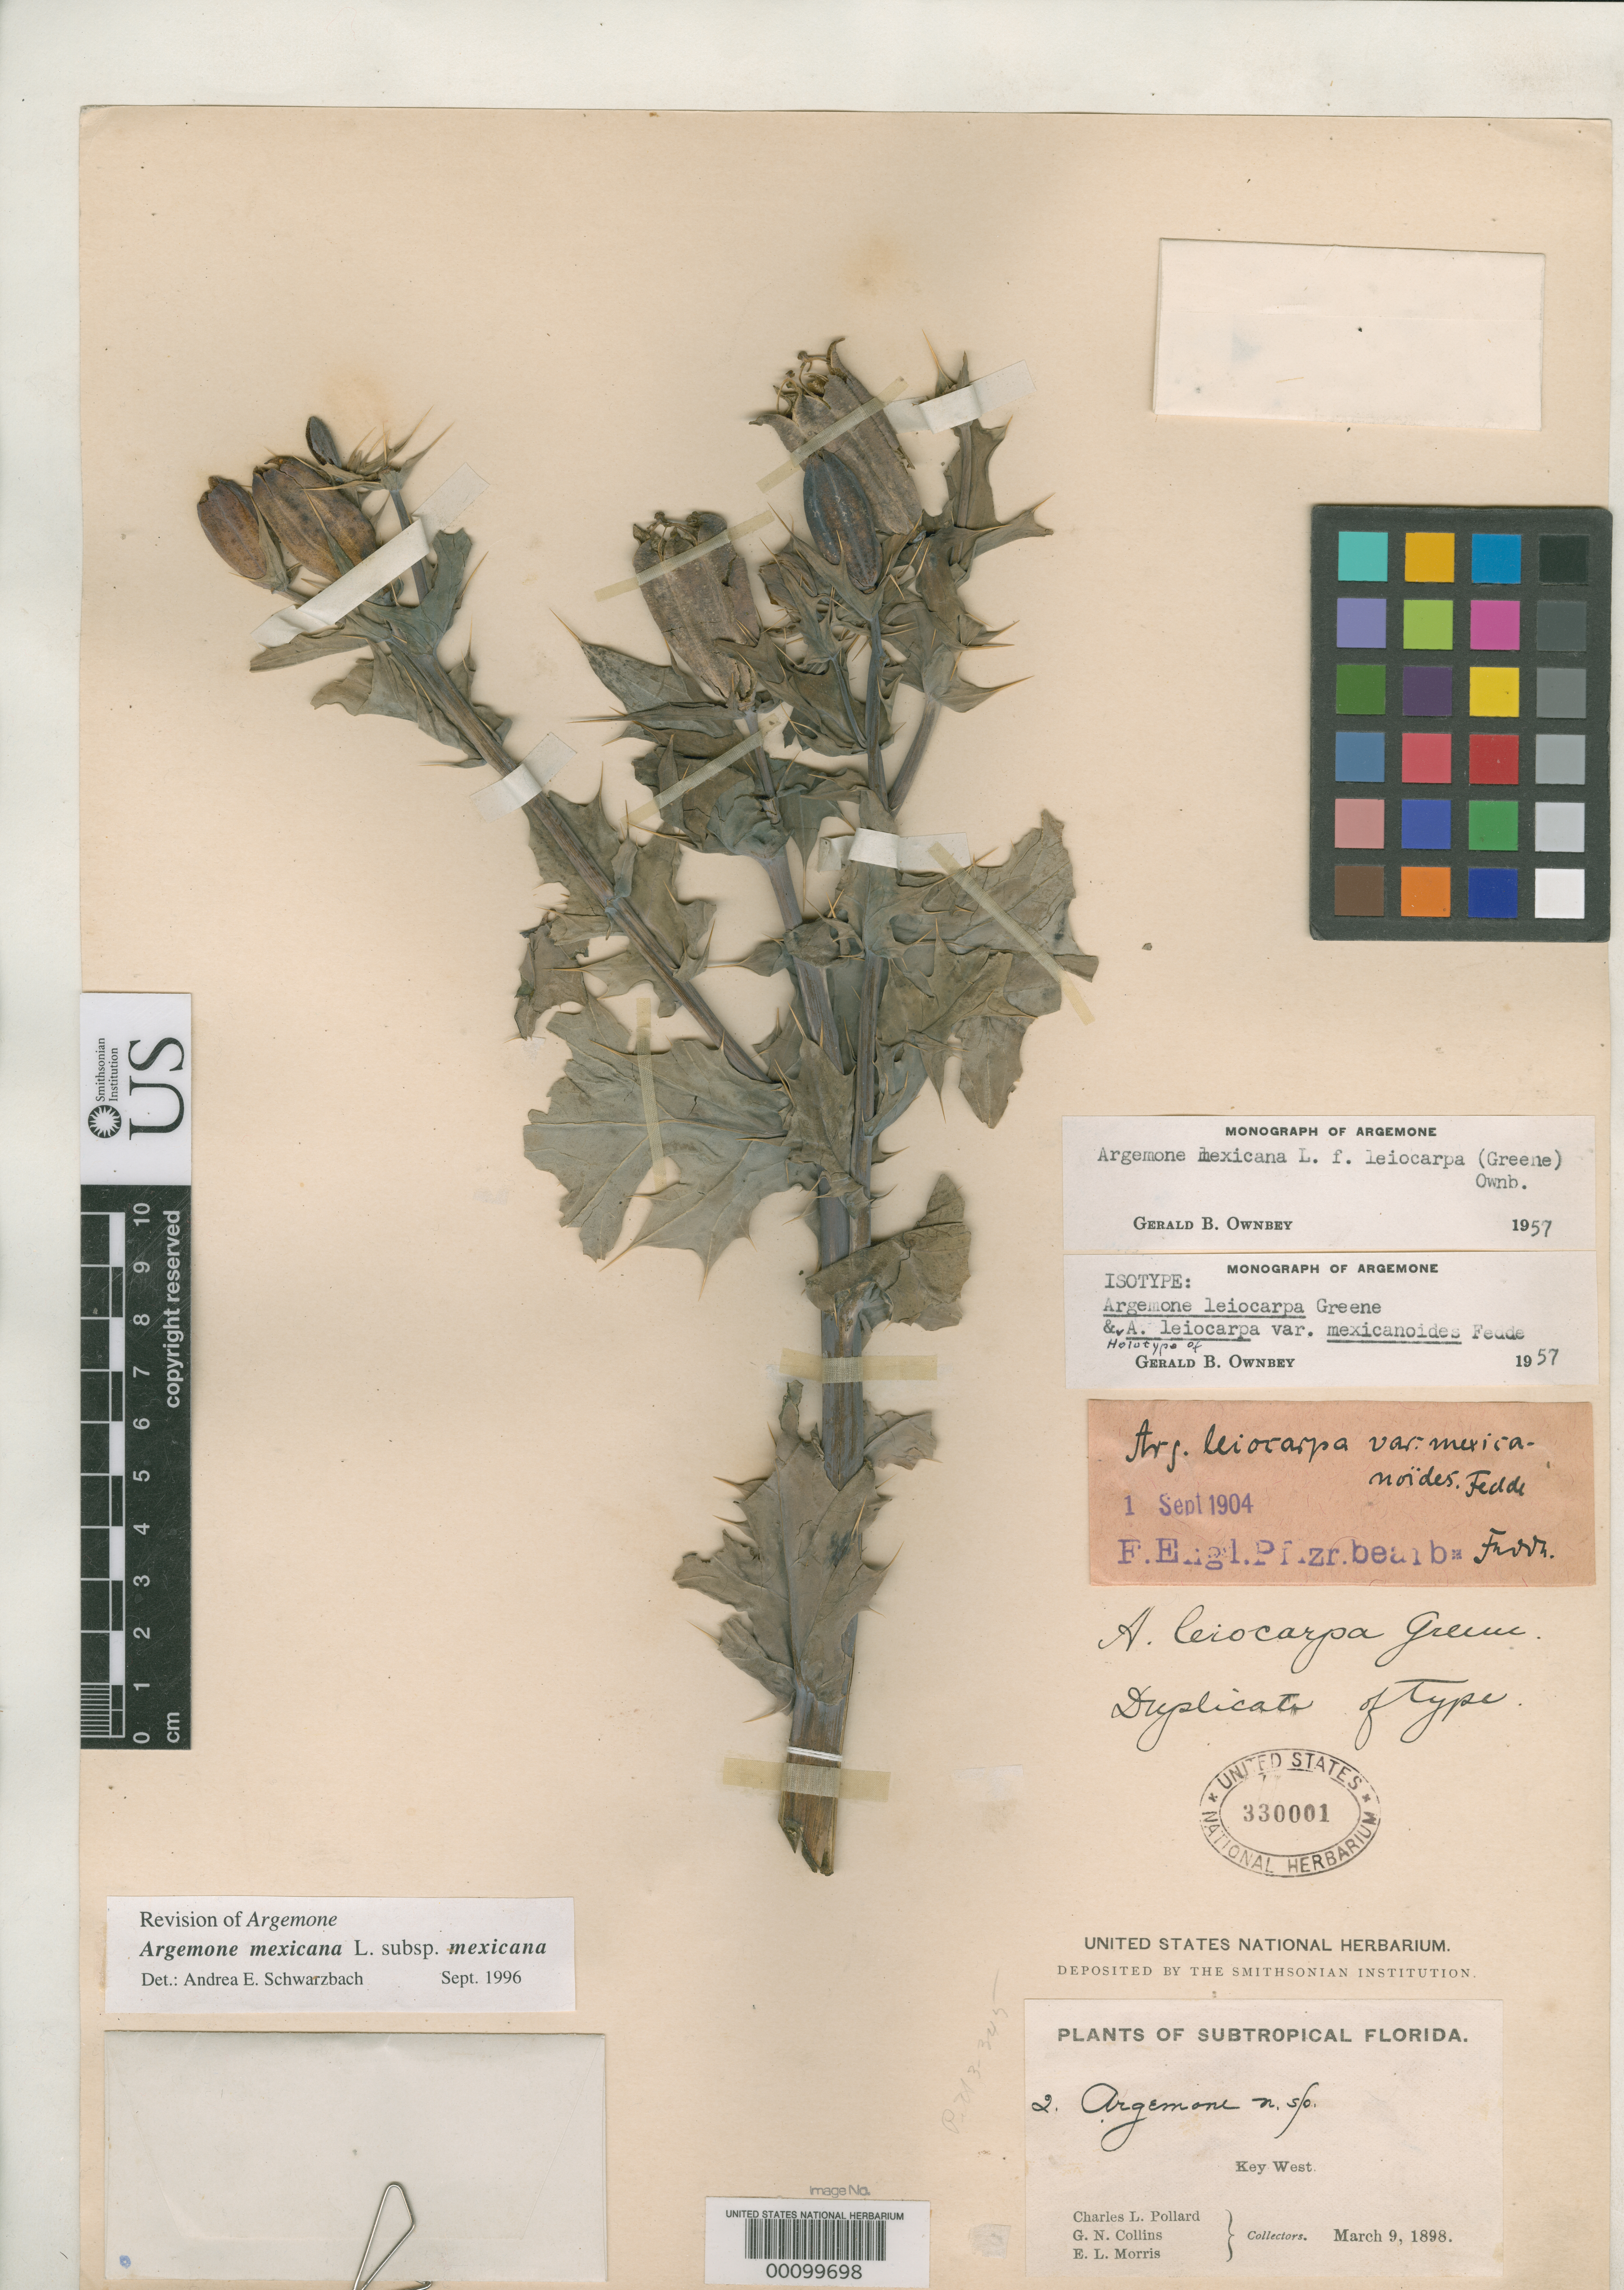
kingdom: Plantae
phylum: Tracheophyta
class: Magnoliopsida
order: Ranunculales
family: Papaveraceae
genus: Argemone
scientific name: Argemone leiocarpa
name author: Greene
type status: Isotype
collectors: C. L. Pollard, G. Collins & E. L. Morris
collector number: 2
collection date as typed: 09 Mar 1898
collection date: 1898-03-09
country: United States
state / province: Florida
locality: Key West.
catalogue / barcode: US 330001